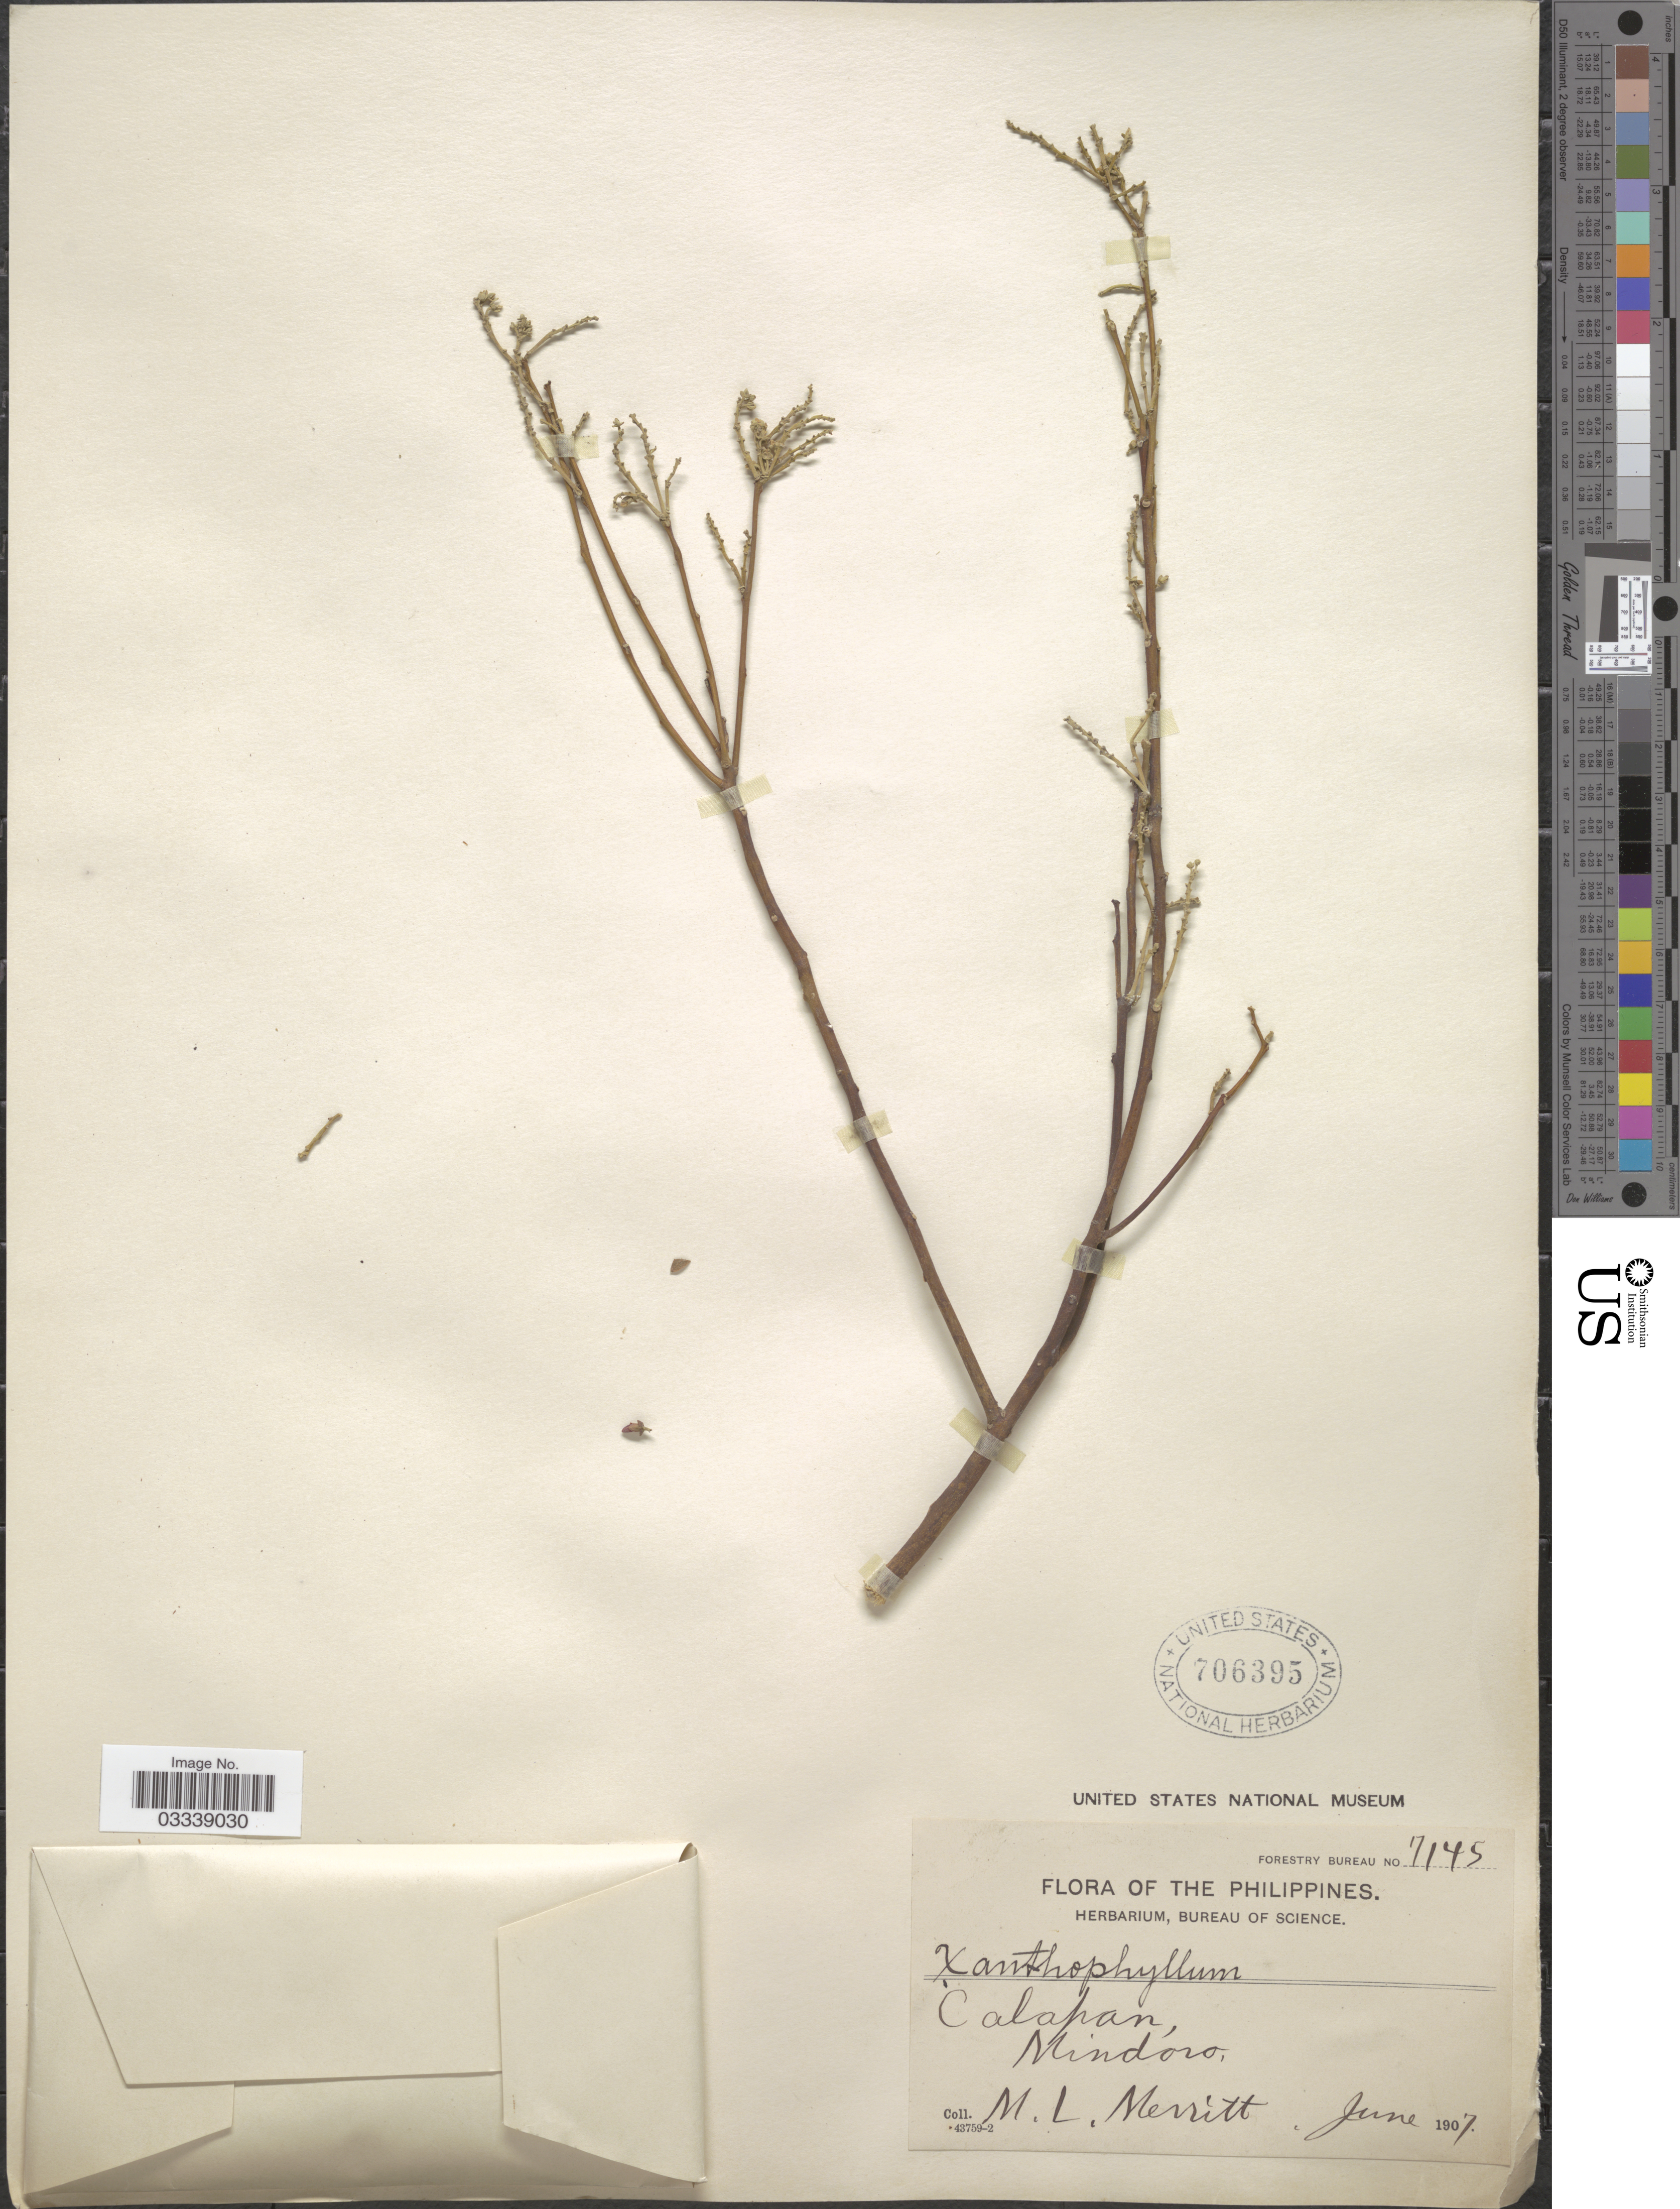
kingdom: Plantae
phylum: Tracheophyta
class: Magnoliopsida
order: Fabales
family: Polygalaceae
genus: Xanthophyllum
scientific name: Xanthophyllum sp.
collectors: M. L. Merritt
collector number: Forestry Bureau 7145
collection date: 1907-06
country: Philippines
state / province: Mimaropa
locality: Calapan, Mindoro.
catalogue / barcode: US 706395